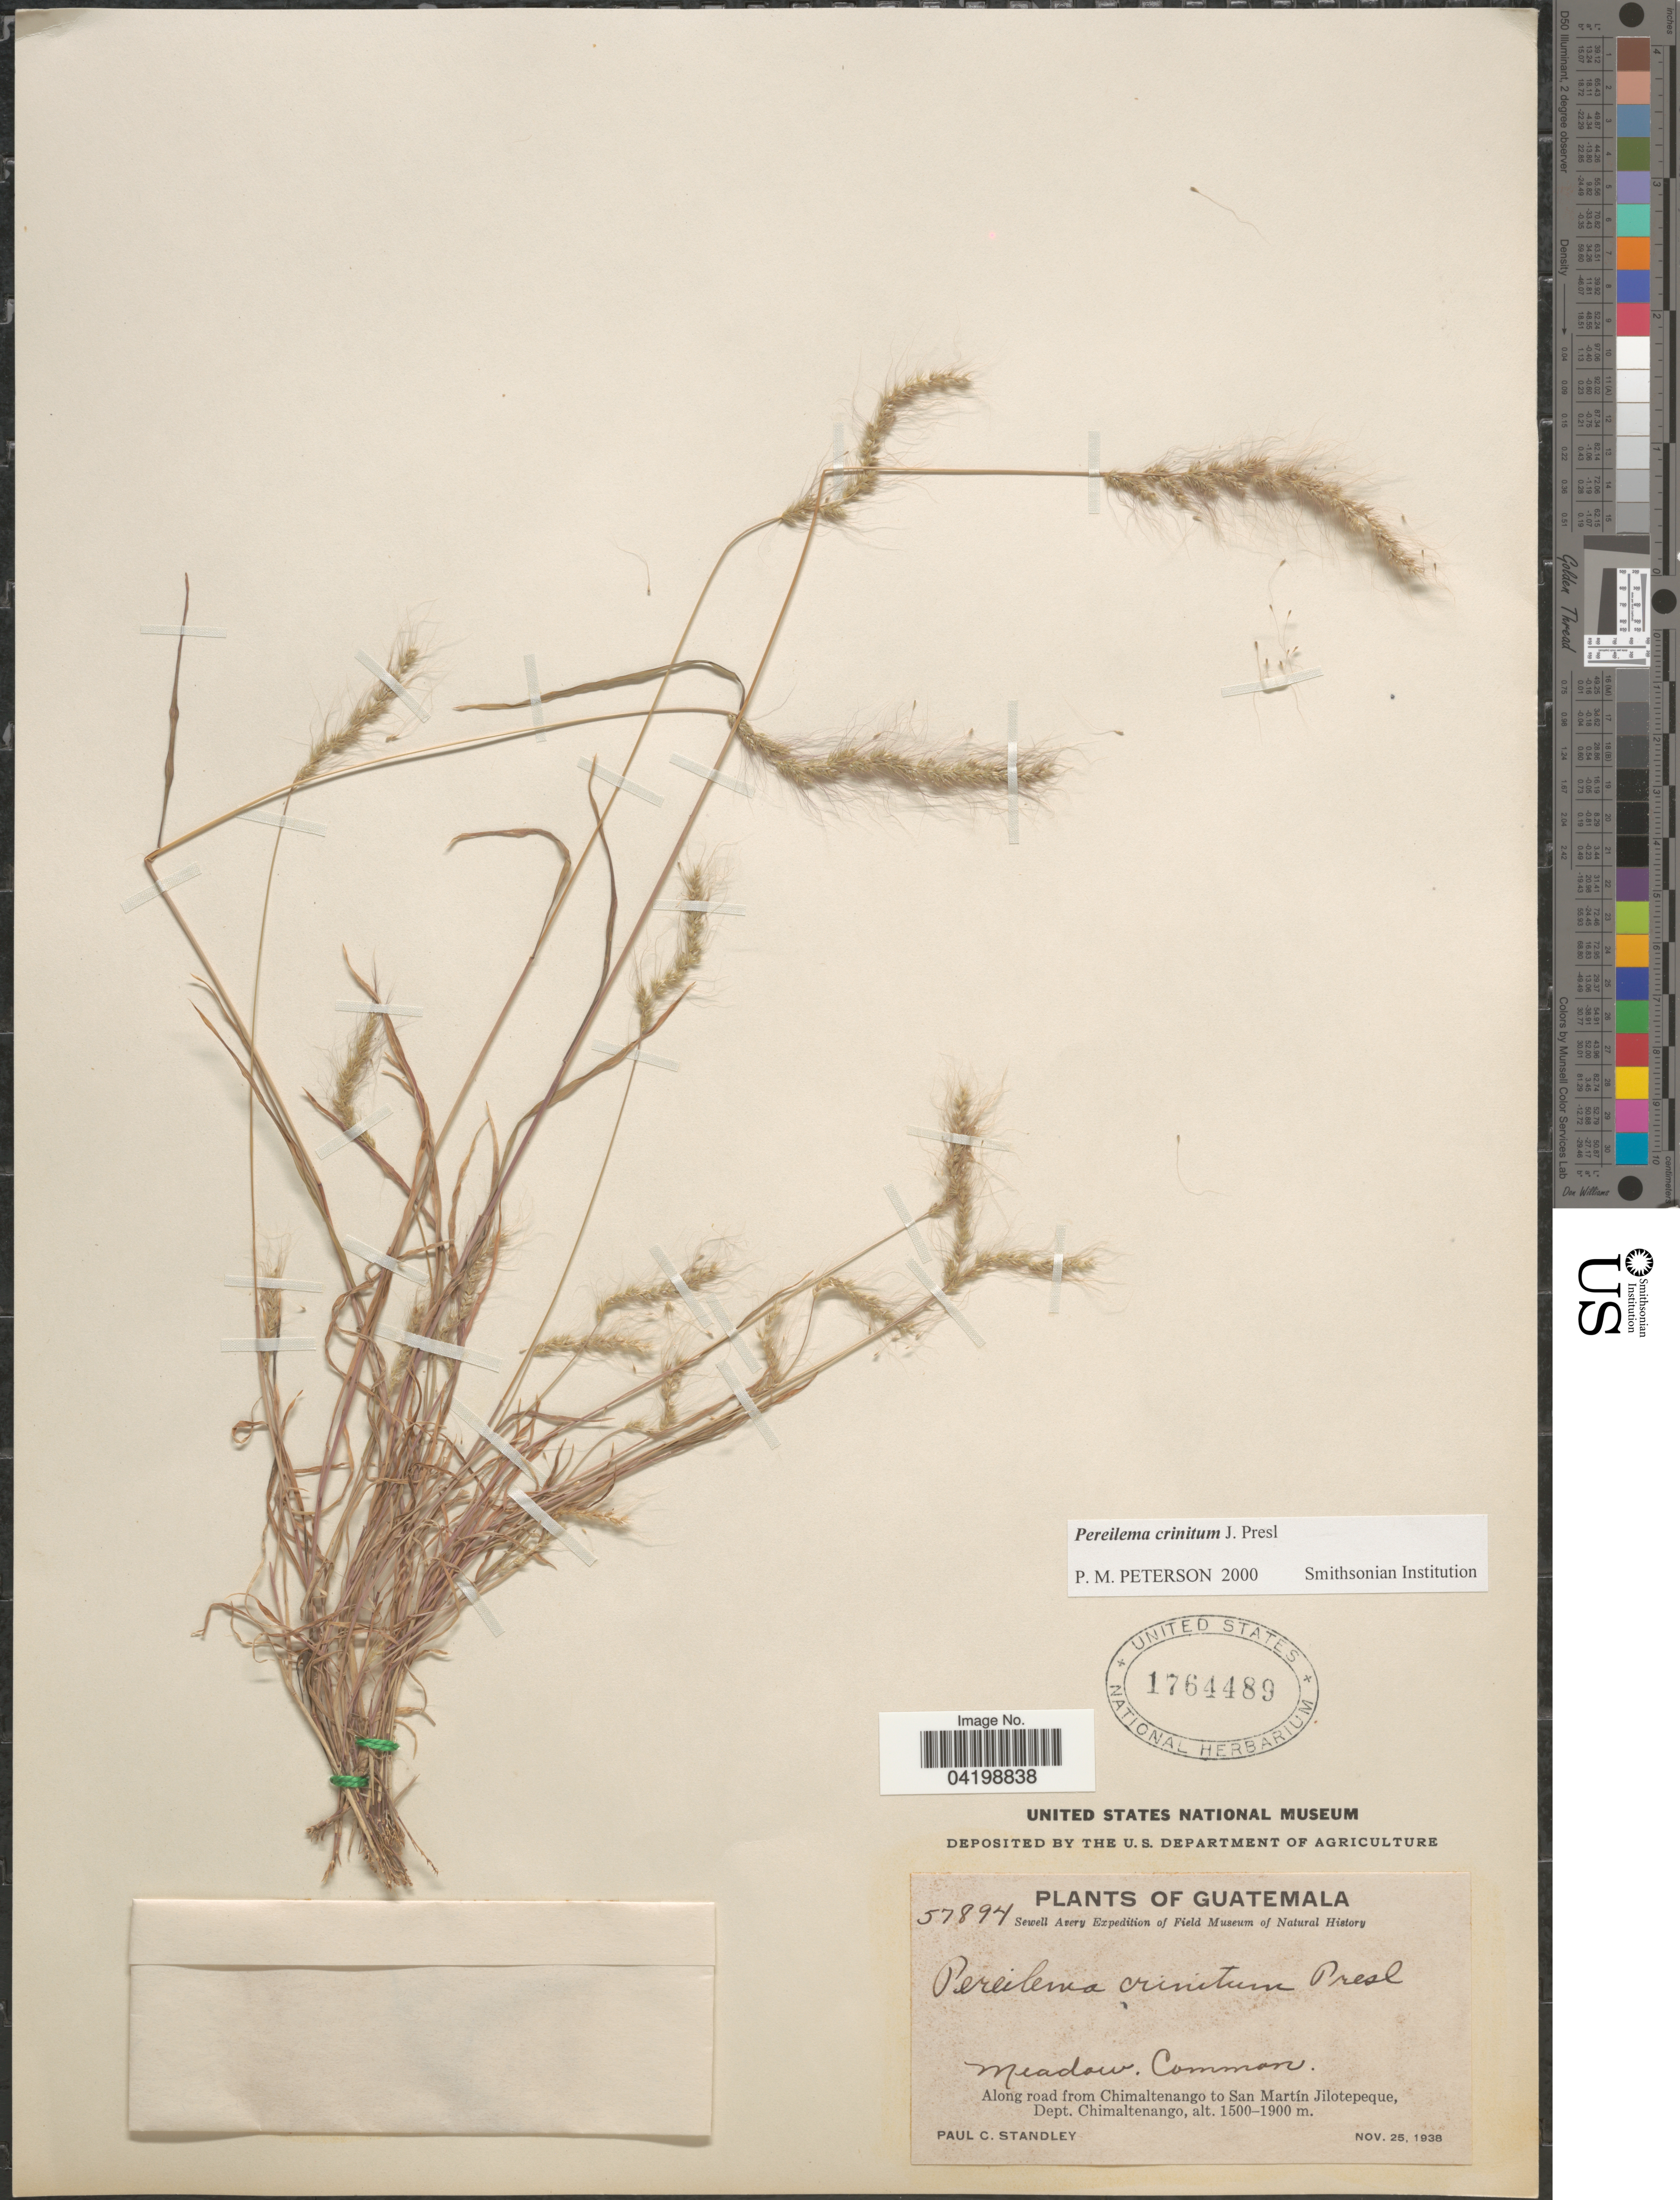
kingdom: Plantae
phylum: Tracheophyta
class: Liliopsida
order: Poales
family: Poaceae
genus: Muhlenbergia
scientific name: Muhlenbergia pereilema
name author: P.M. Peterson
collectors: P. C. Standley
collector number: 57894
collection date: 1938-11-25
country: Guatemala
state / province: Chimaltenango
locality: Sewell Avery Expedition of Field Museum of Natural History. Along road from Chimaltenango to San Martín Jilotepeque, Dept. Chimaltenango.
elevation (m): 1500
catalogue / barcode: US 1764489